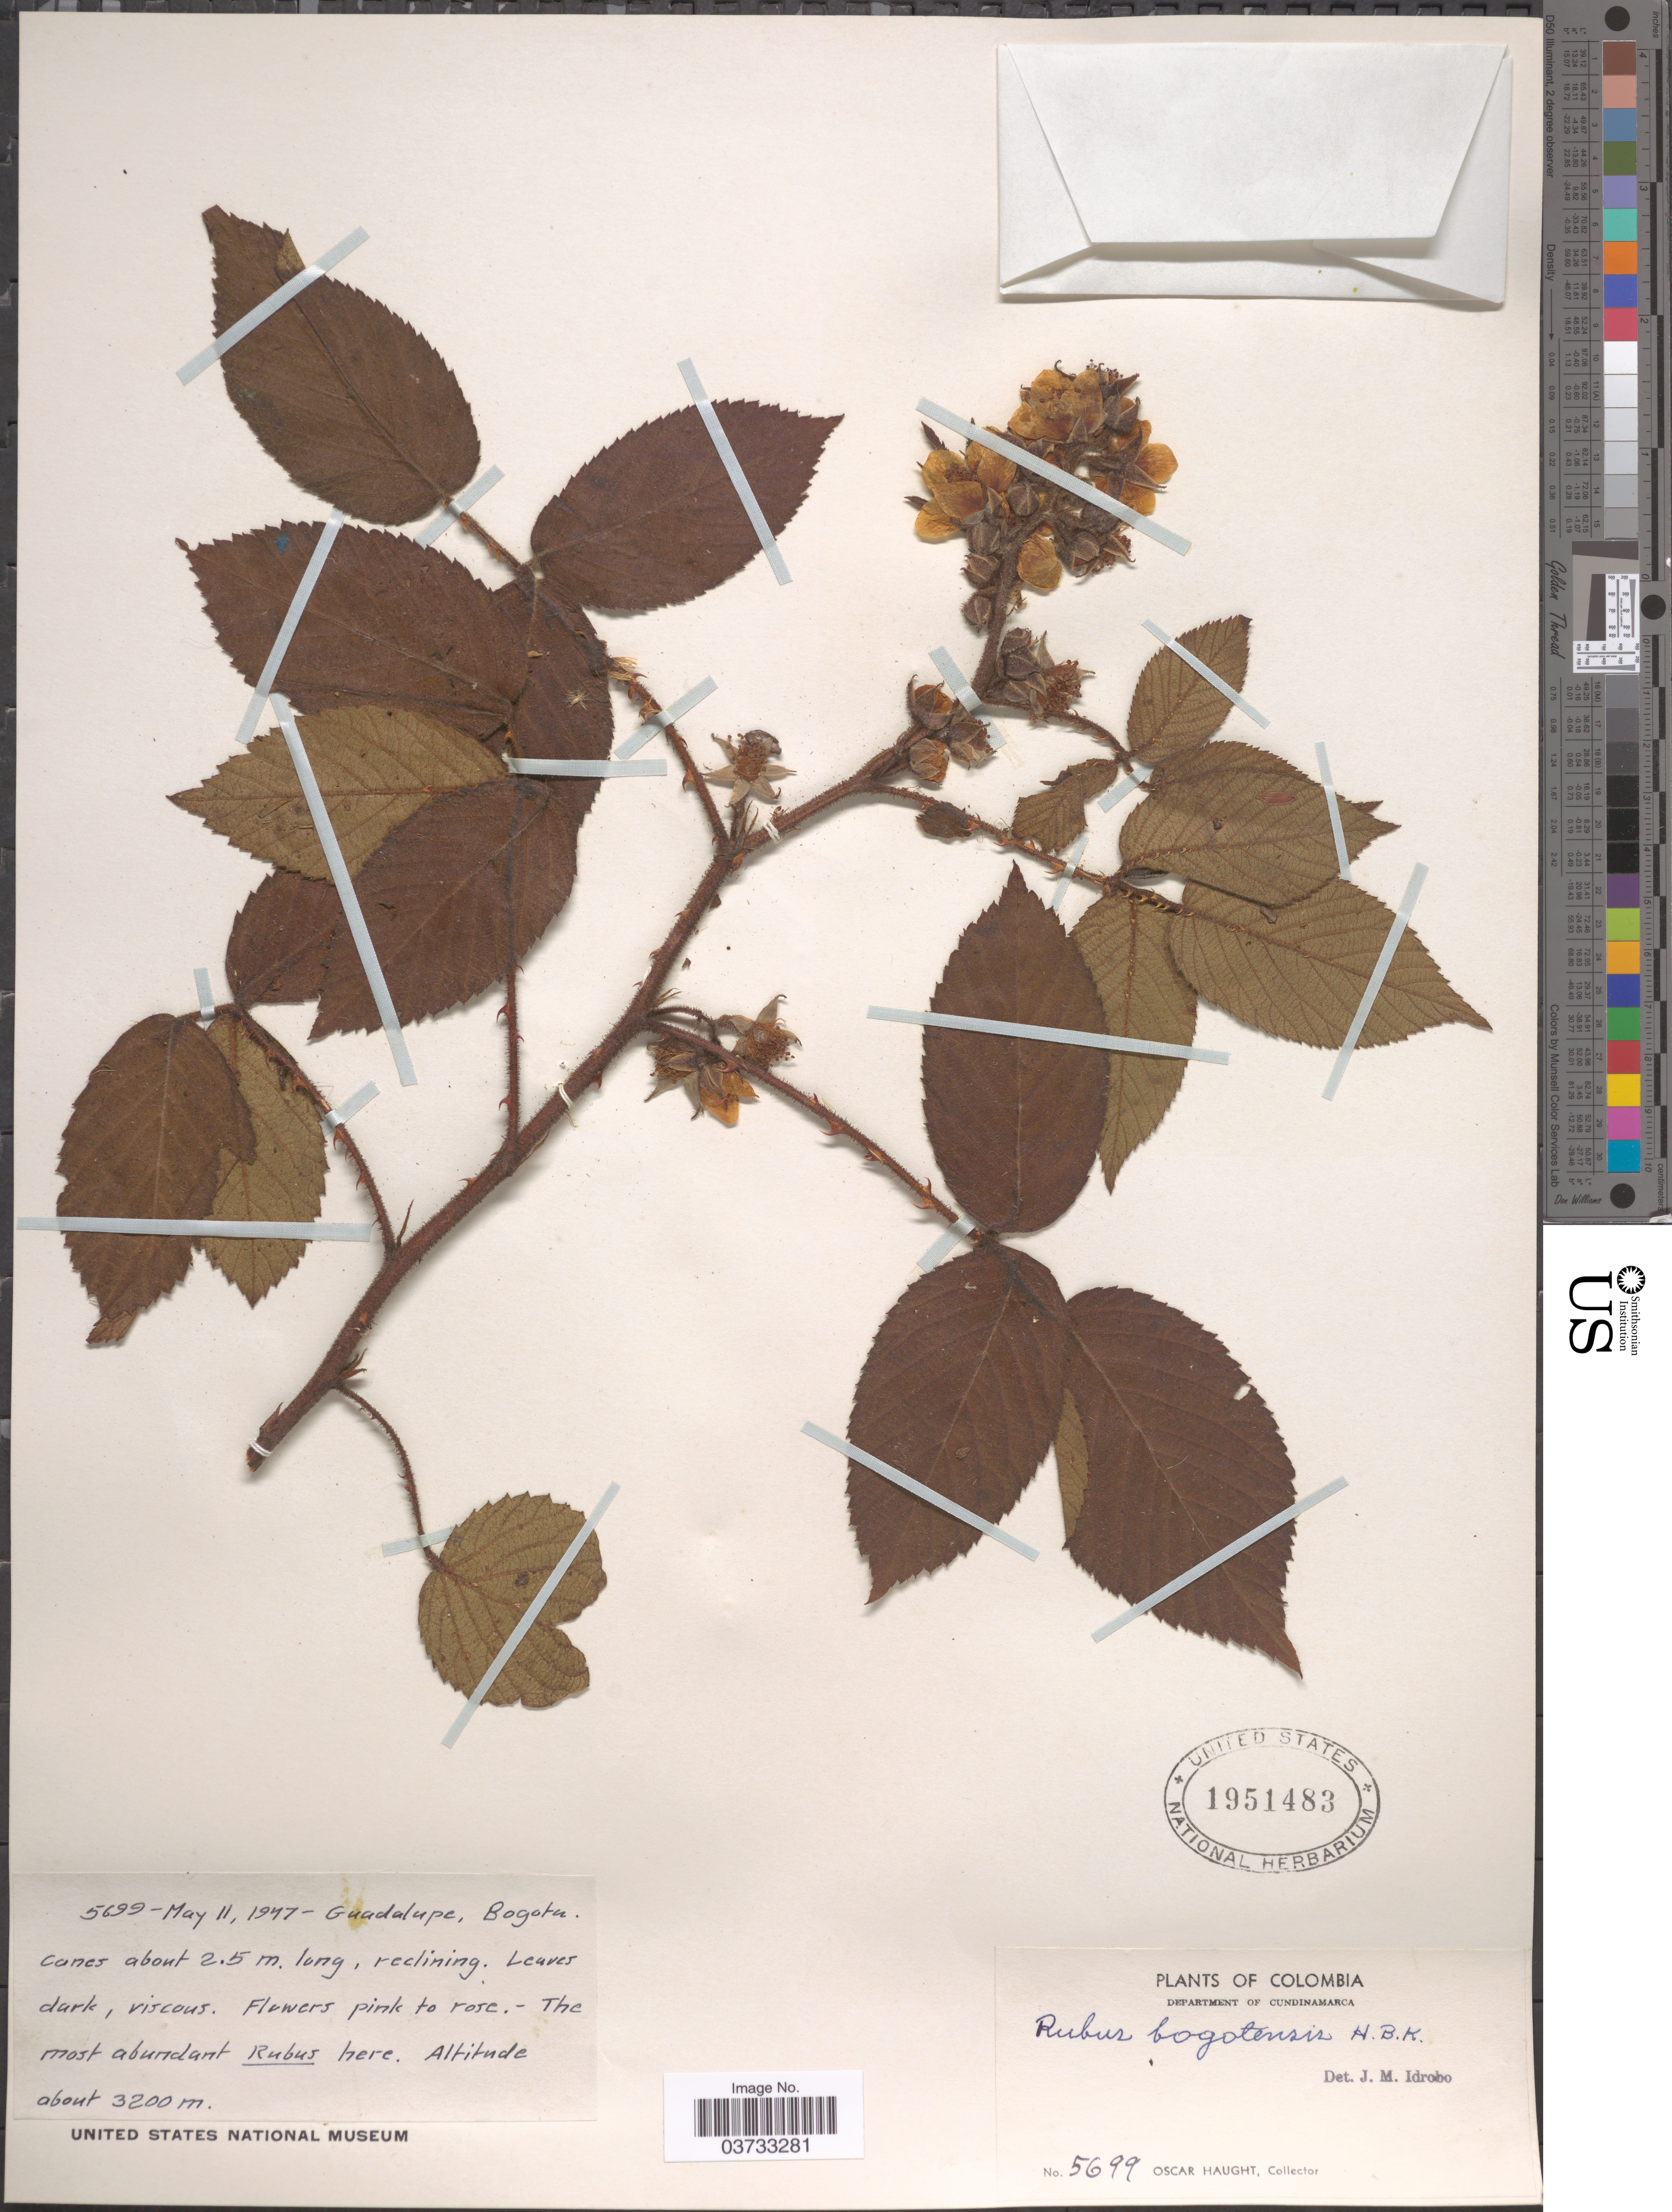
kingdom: Plantae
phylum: Tracheophyta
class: Magnoliopsida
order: Rosales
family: Rosaceae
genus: Rubus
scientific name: Rubus bogotensis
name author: Kunth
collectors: O. Haught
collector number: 5699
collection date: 1947-05-11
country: Colombia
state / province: Cundinamarca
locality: Guadalupe, Bogota. Department of Cundinamarca.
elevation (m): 3200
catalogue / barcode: US 1951483